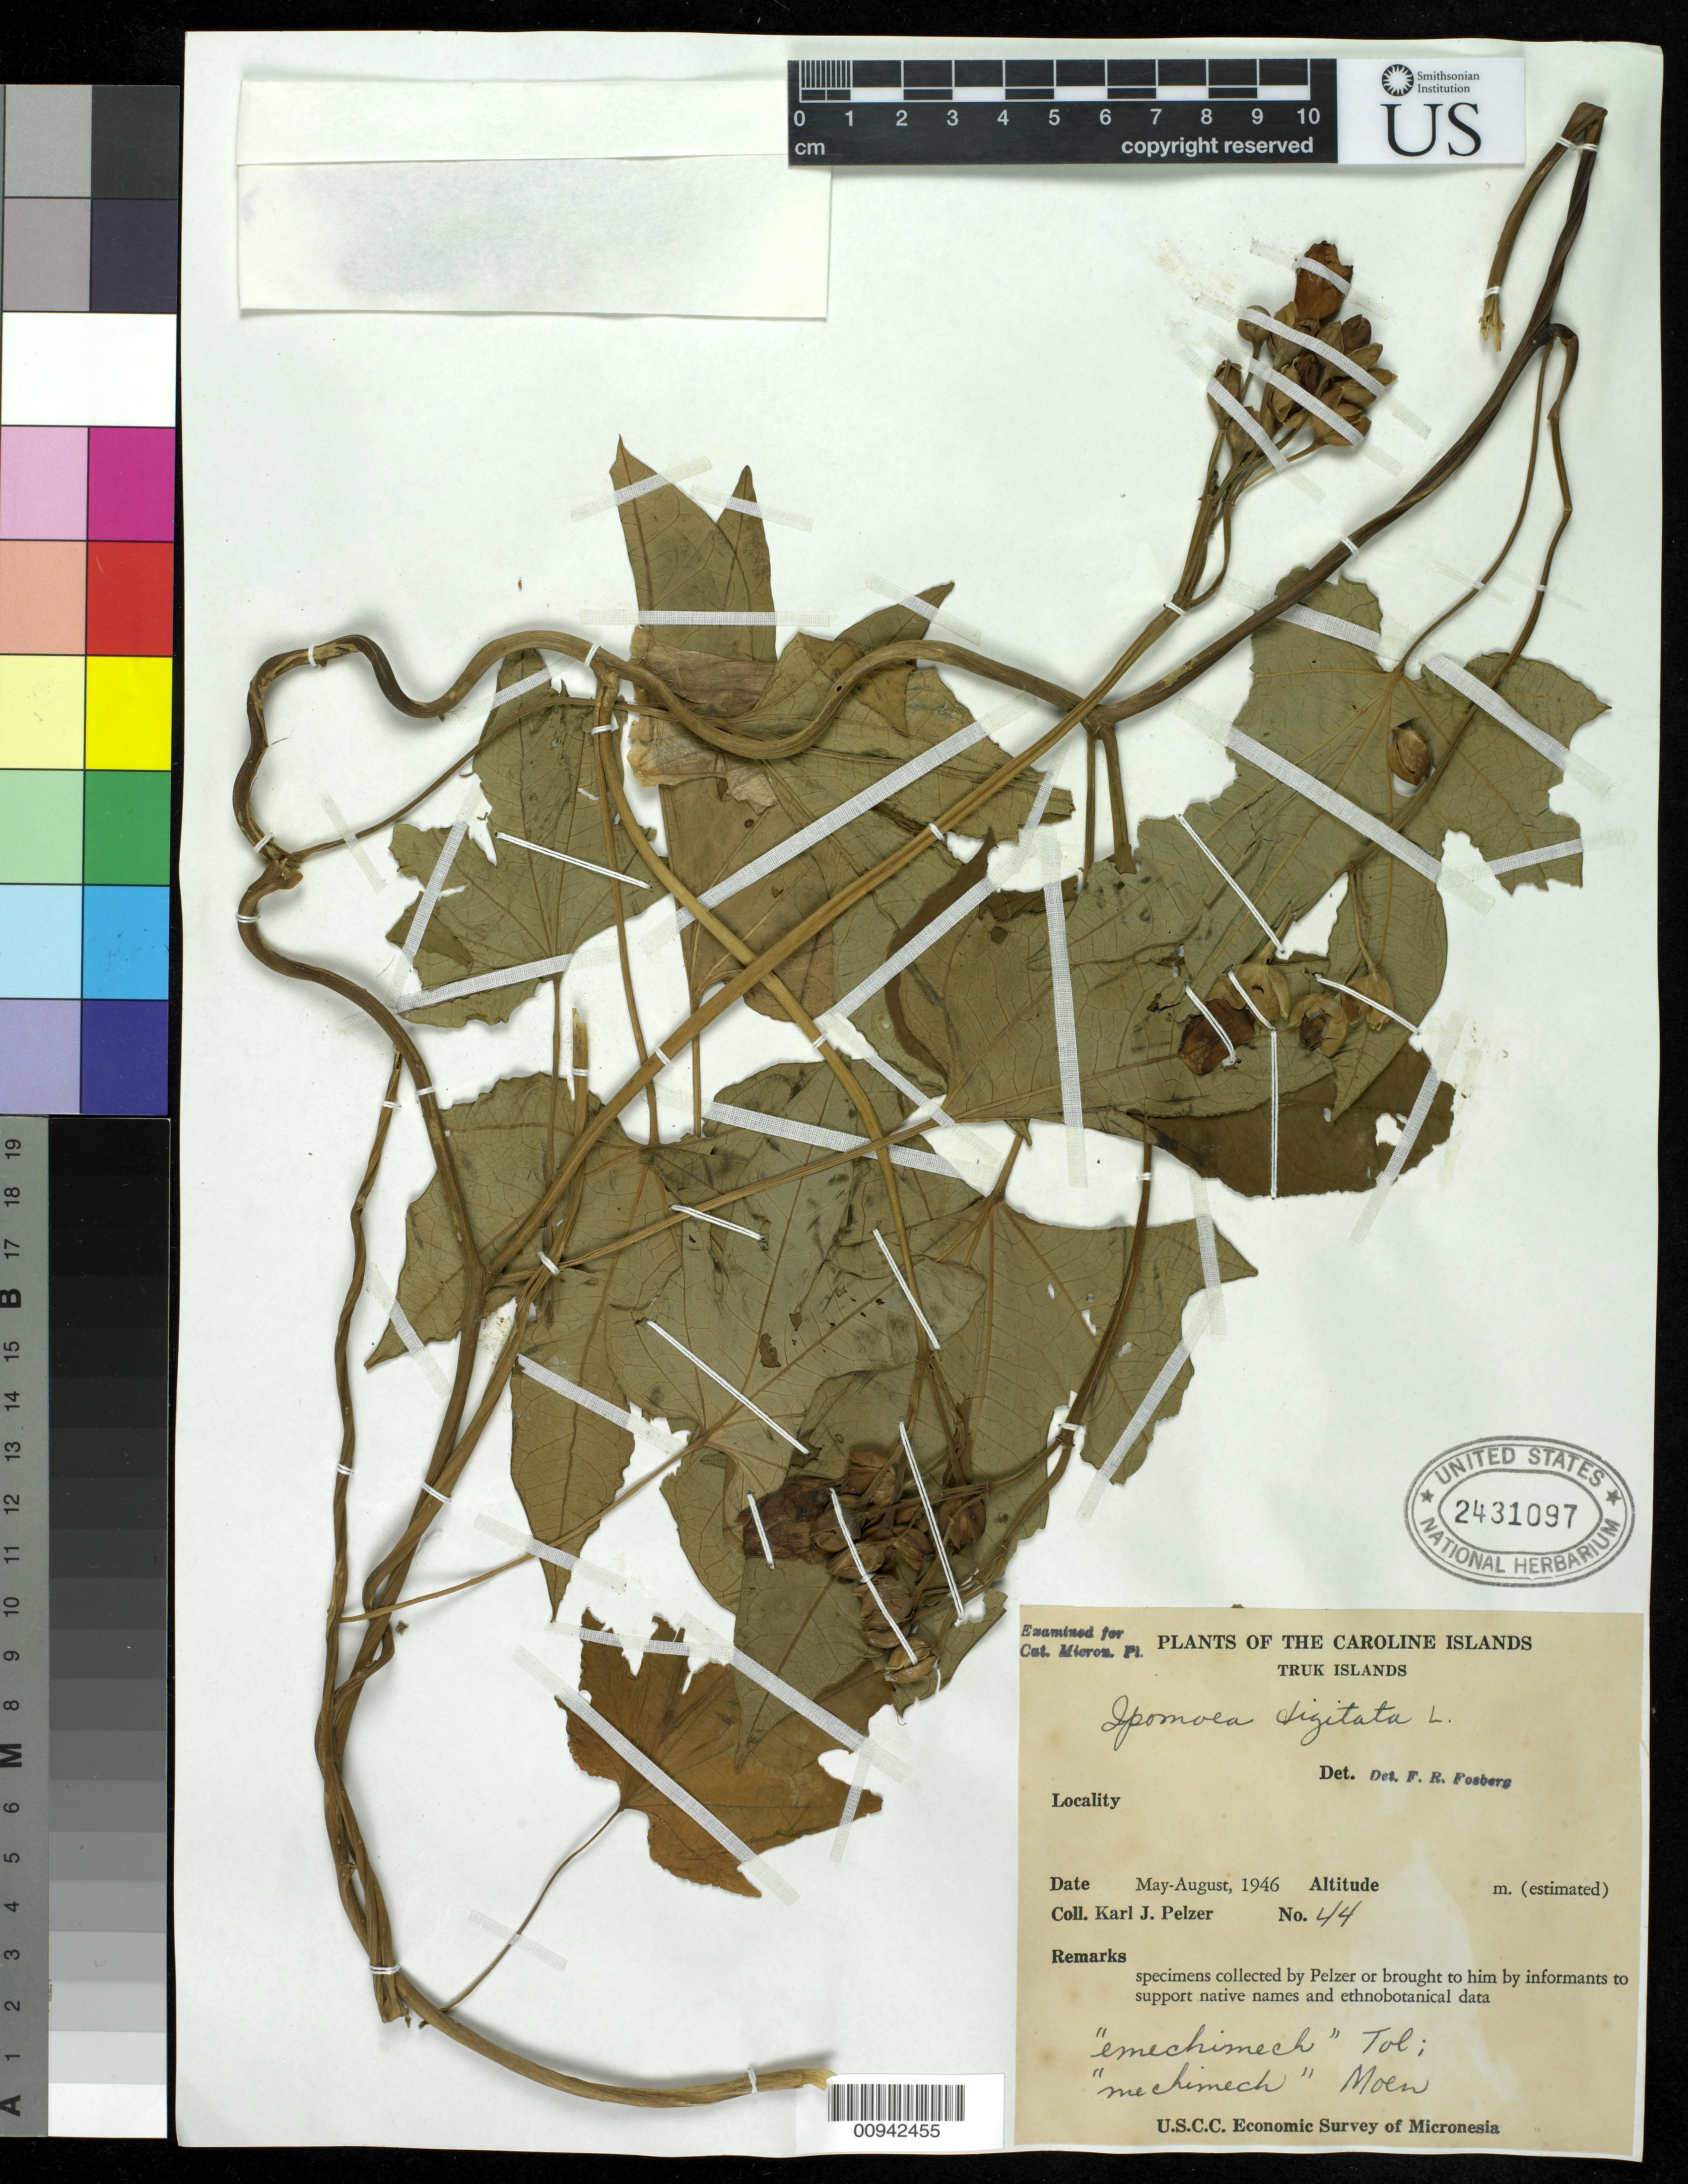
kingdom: Plantae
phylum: Tracheophyta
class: Magnoliopsida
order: Solanales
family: Convolvulaceae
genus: Ipomoea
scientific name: Ipomoea mauritiana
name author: Jacq.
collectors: K. J. Pelzer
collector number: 44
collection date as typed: May 1946 to Aug 1946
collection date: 1946-05/1946-08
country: Micronesia, Federated States of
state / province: Truk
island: Truk (Chuuk) Is.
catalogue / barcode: US 2431097